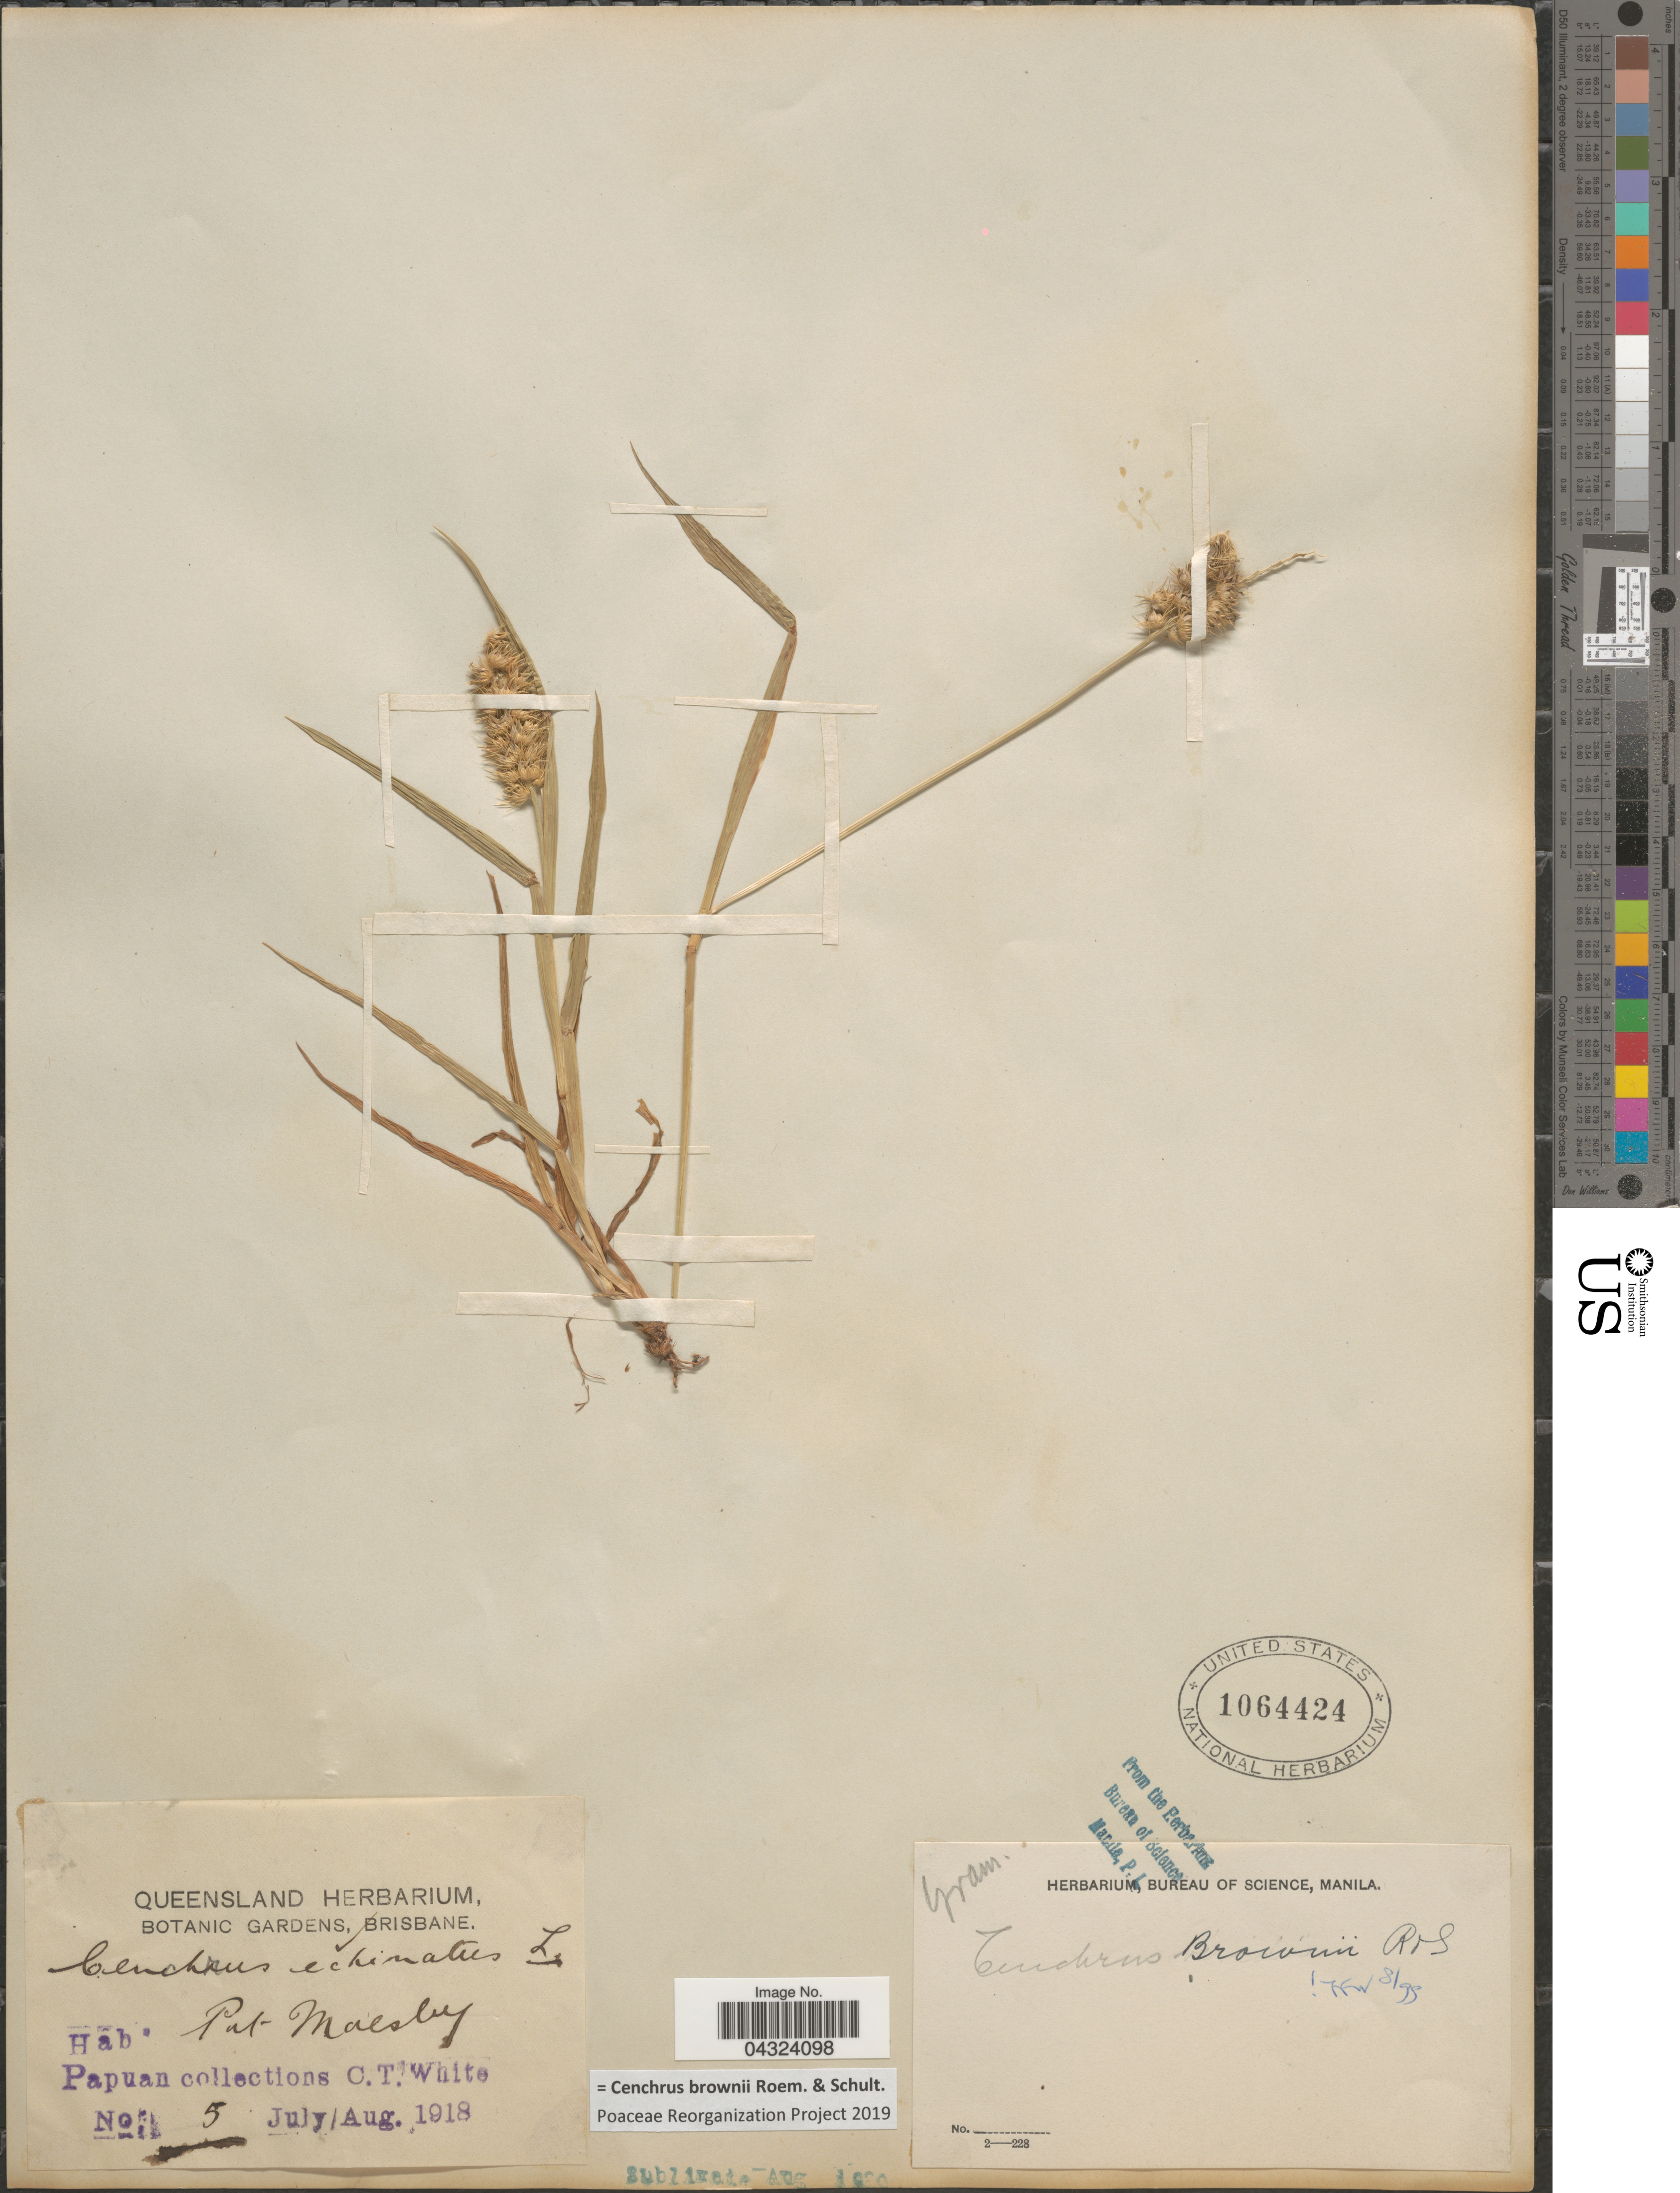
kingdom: Plantae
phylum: Tracheophyta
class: Liliopsida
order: Poales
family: Poaceae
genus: Cenchrus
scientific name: Cenchrus brownii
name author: Roem. & Schult.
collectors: C. T. White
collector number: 5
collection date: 1918-07/1918-08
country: Papua New Guinea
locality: Prt. Maesby. Papuan.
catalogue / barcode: US 1064424